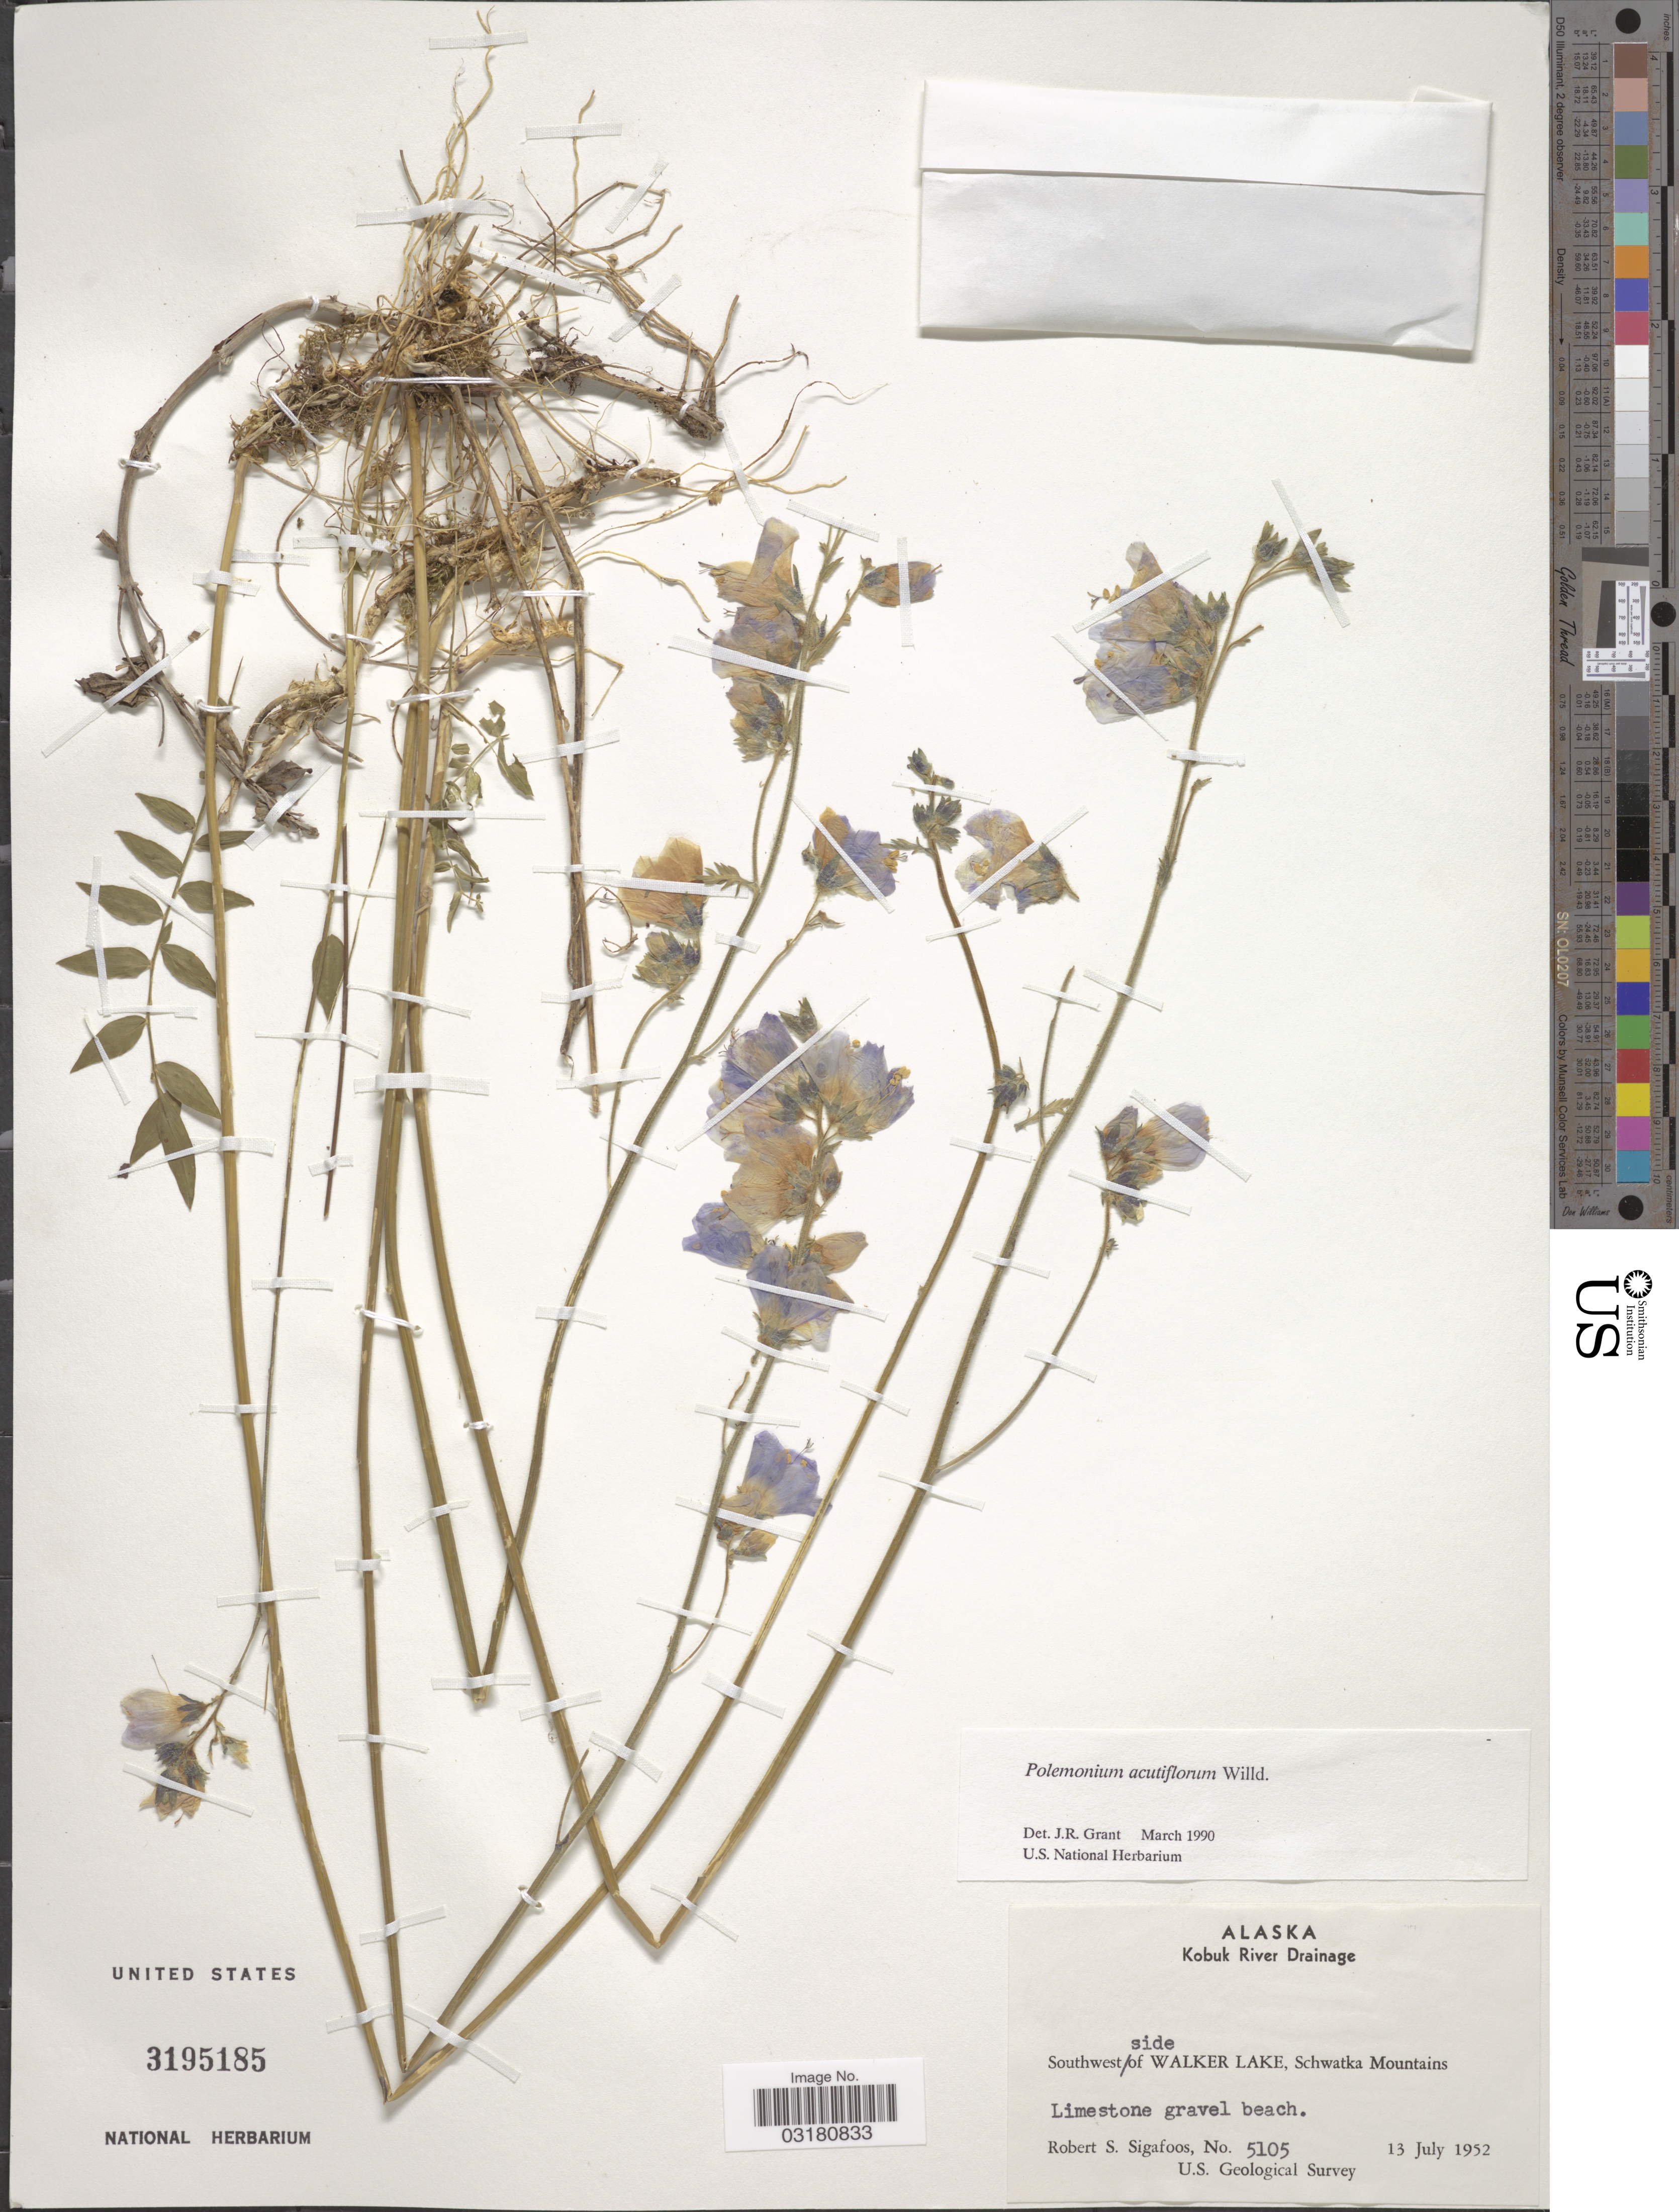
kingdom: Plantae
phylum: Tracheophyta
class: Magnoliopsida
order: Ericales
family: Polemoniaceae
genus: Polemonium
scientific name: Polemonium acutiflorum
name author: Willd. ex Roem. & Schult.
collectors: R. Sigafoos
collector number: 5105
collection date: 1952-07-13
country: United States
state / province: Alaska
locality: Kobuk River Drainage. Southwest side of Walker Lake, Schwatka Mountains.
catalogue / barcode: US 3195185